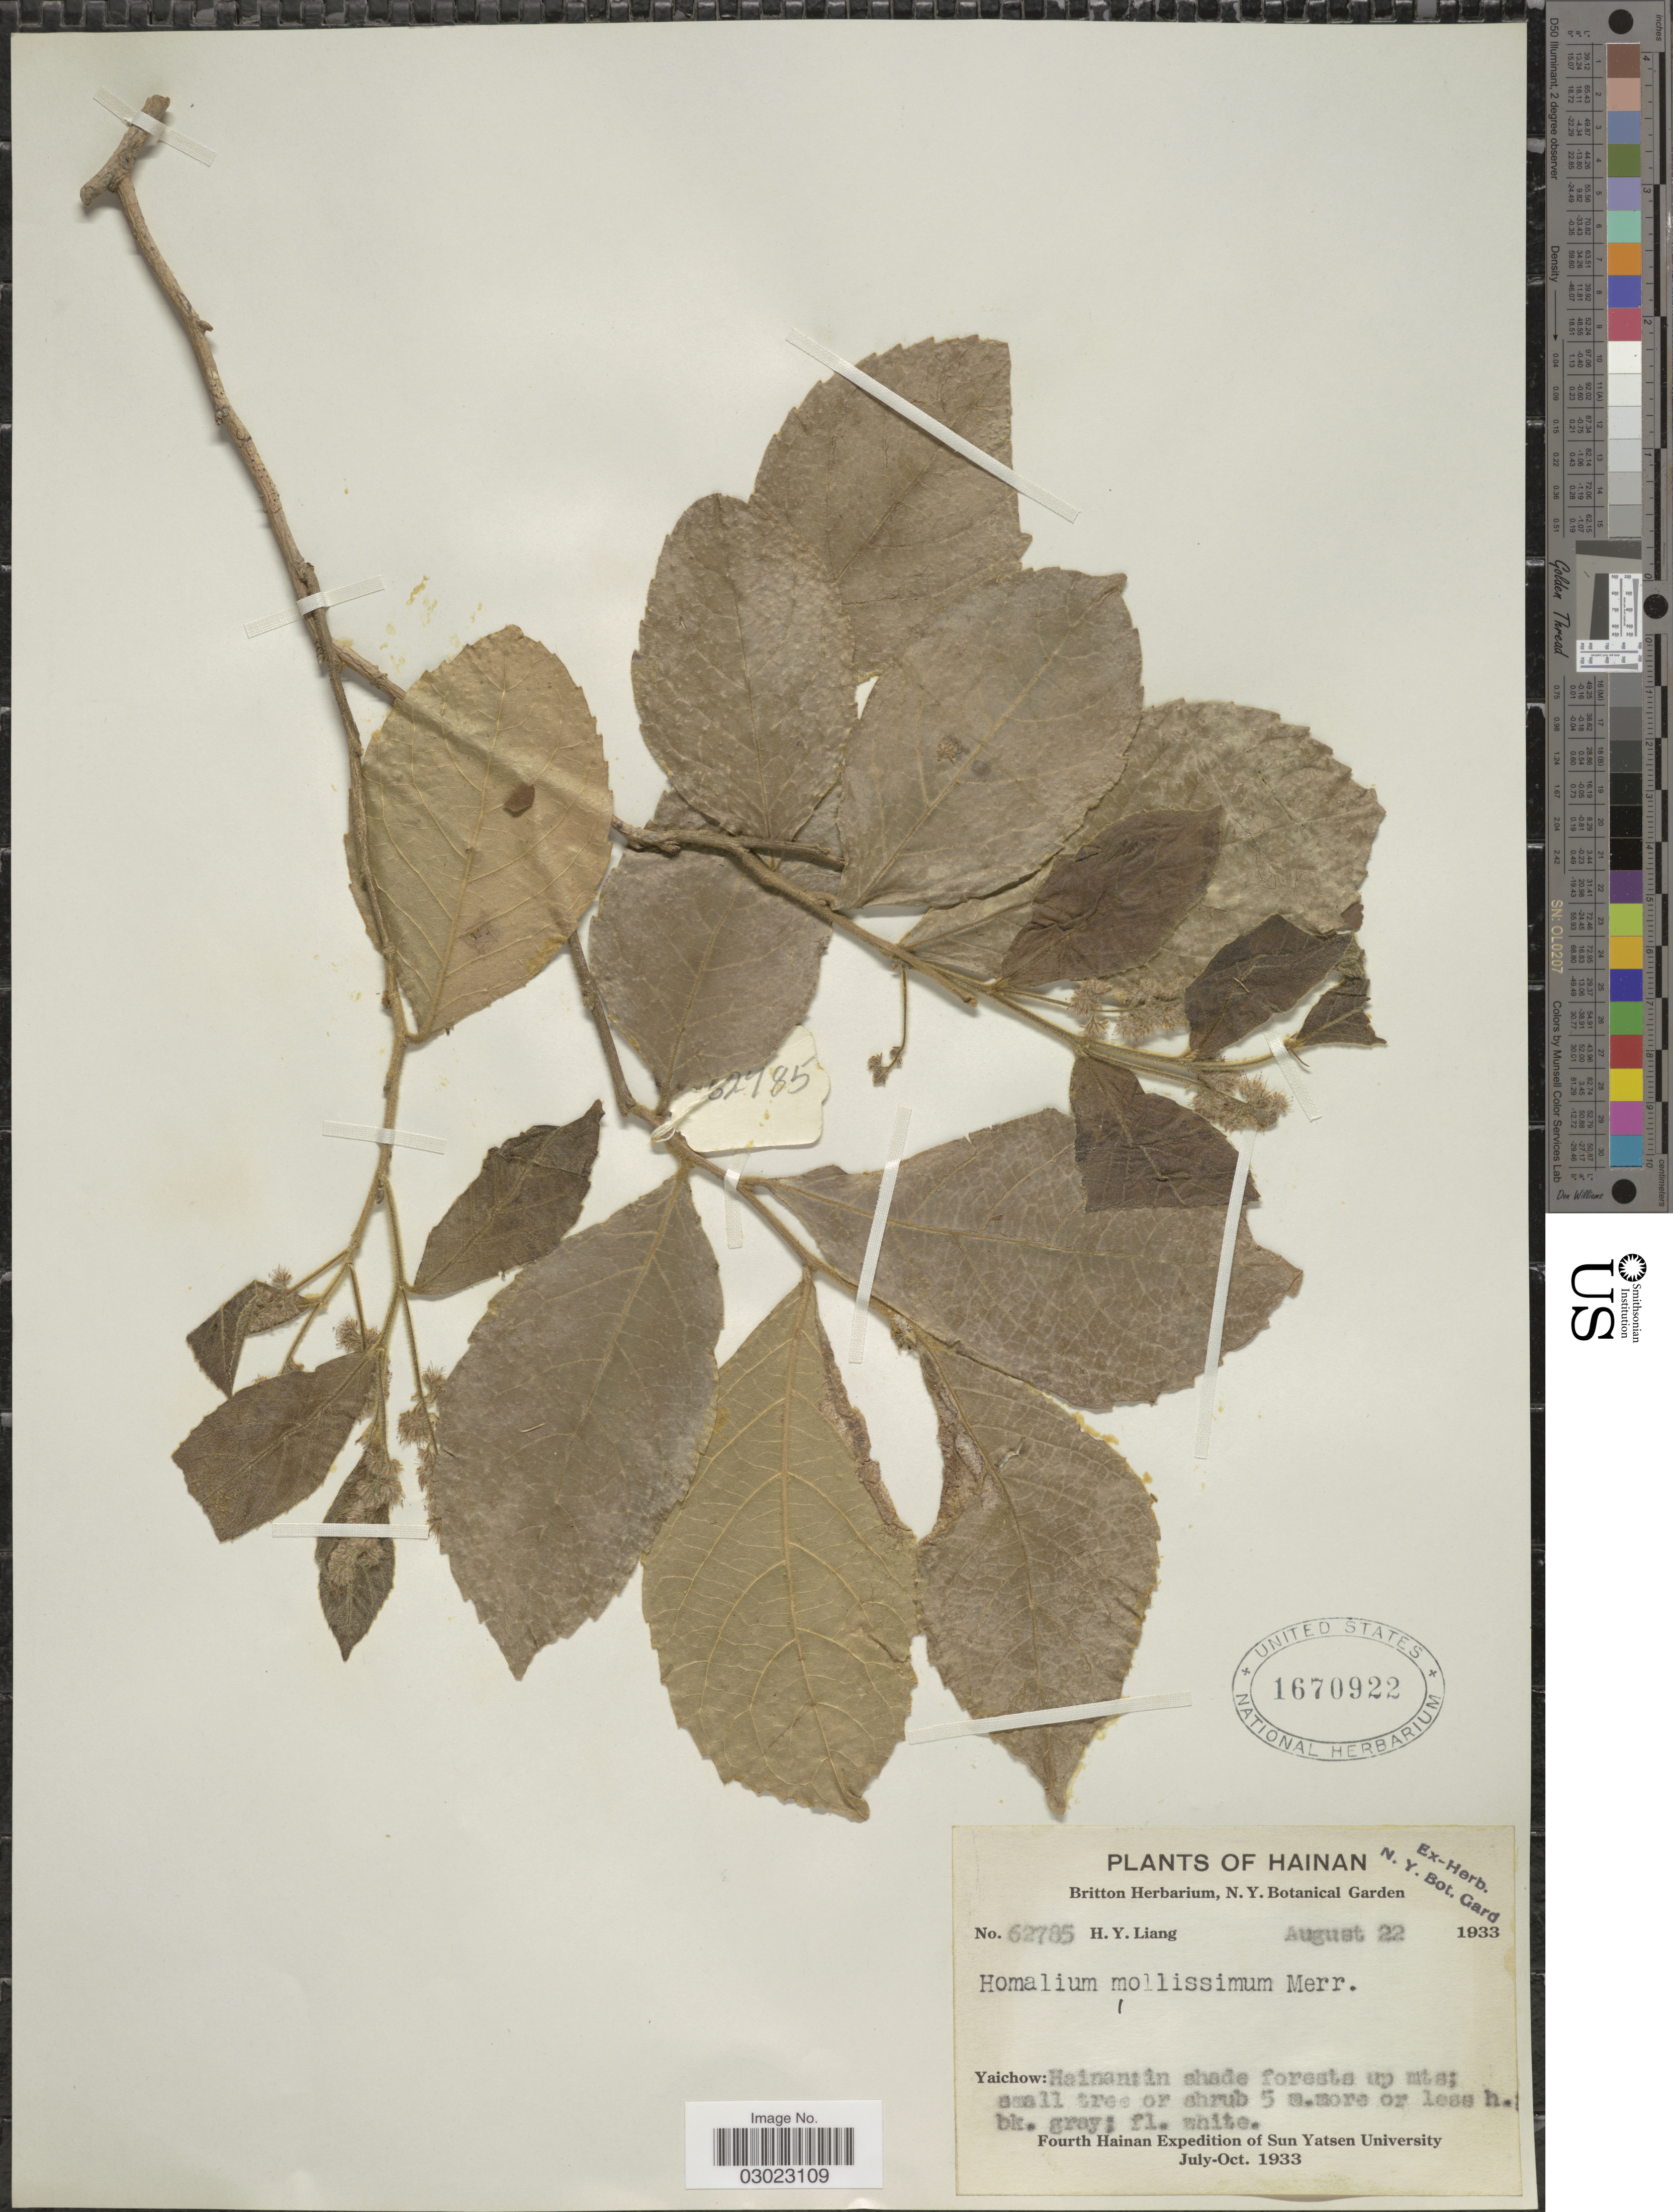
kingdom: Plantae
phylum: Tracheophyta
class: Magnoliopsida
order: Malpighiales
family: Salicaceae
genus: Homalium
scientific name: Homalium mollissimum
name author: Merr.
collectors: H. Y. Liang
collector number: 62785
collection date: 1933-08-22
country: China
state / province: Hainan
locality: Yaichow: in shade forests up mts.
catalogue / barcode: US 1670922